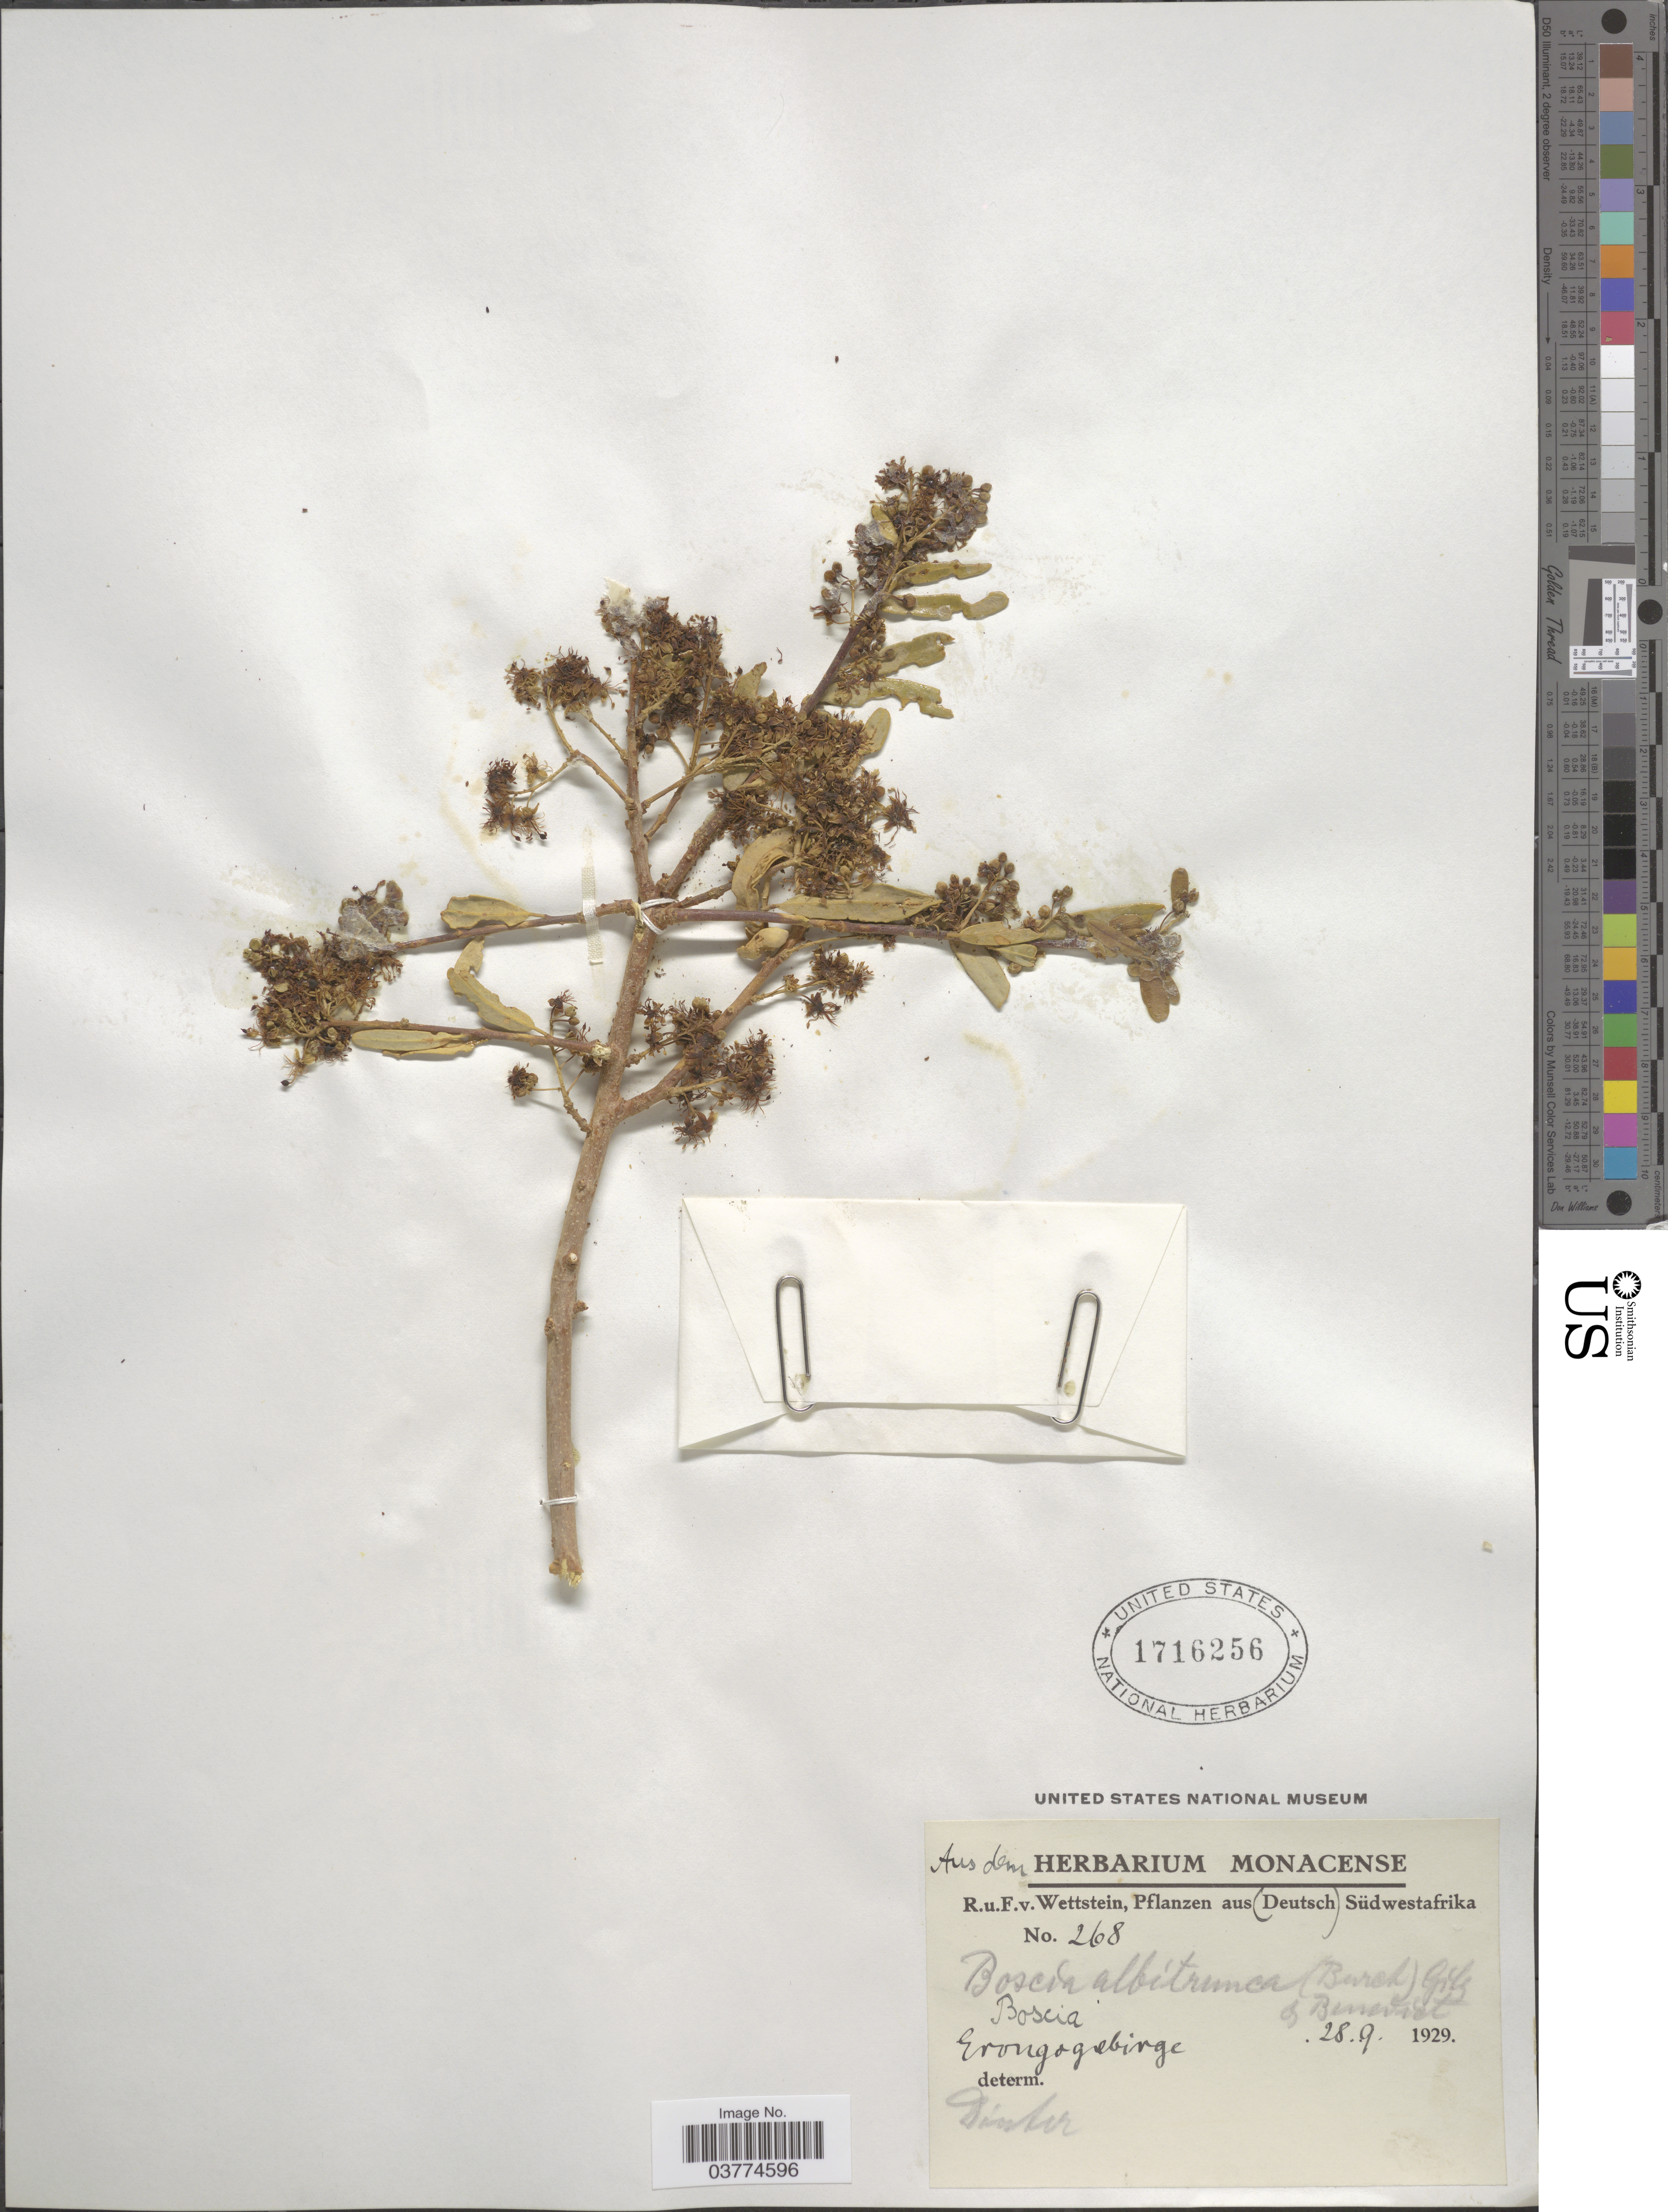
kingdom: Plantae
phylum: Tracheophyta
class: Magnoliopsida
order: Brassicales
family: Capparaceae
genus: Boscia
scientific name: Boscia albitrunca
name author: (Burch.) Gilg & Gilg-Ben.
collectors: R. Wettstein & F. Wettstein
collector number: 268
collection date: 1929-09-28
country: Namibia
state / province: Erongo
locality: (Deutsch) Südwestafrika. Erongo gebirge.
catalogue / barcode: US 1716256